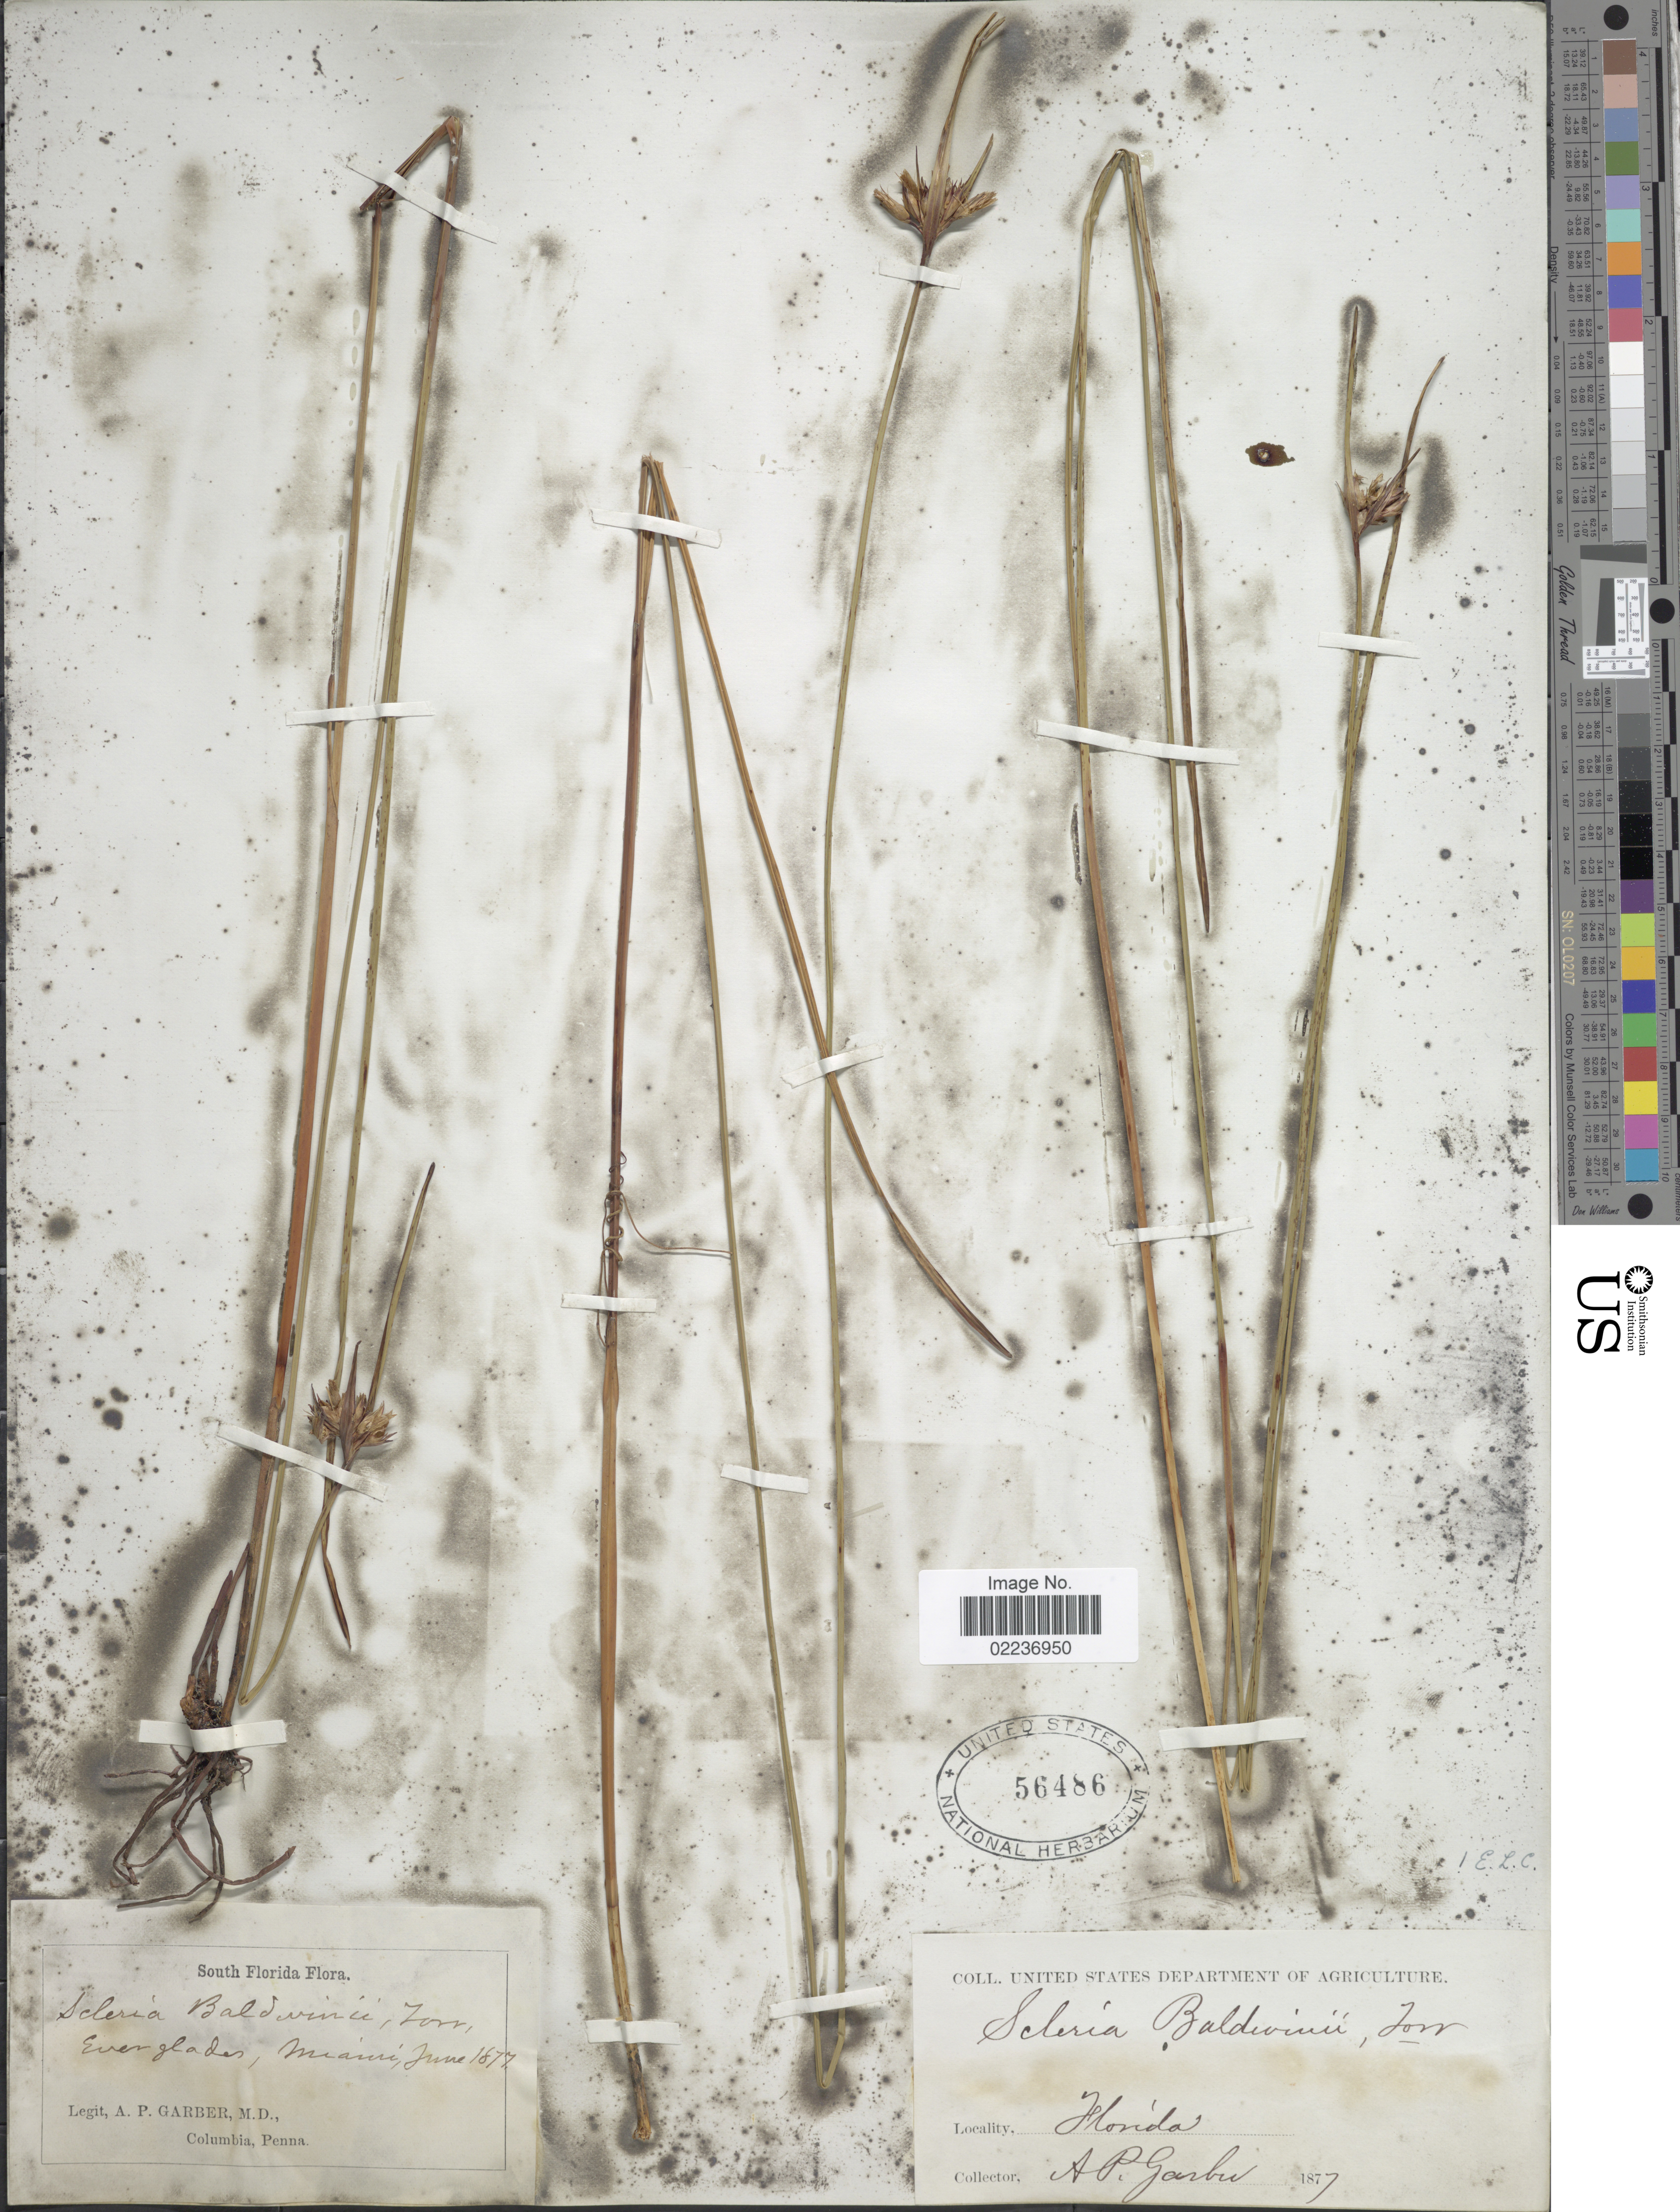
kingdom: Plantae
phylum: Tracheophyta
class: Liliopsida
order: Poales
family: Cyperaceae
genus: Scleria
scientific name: Scleria baldwinii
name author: (Torr.) Steud.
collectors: A. P. Garber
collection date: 1877-06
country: United States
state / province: Florida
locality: Everglades, Miami, South Florida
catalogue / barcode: US 56486